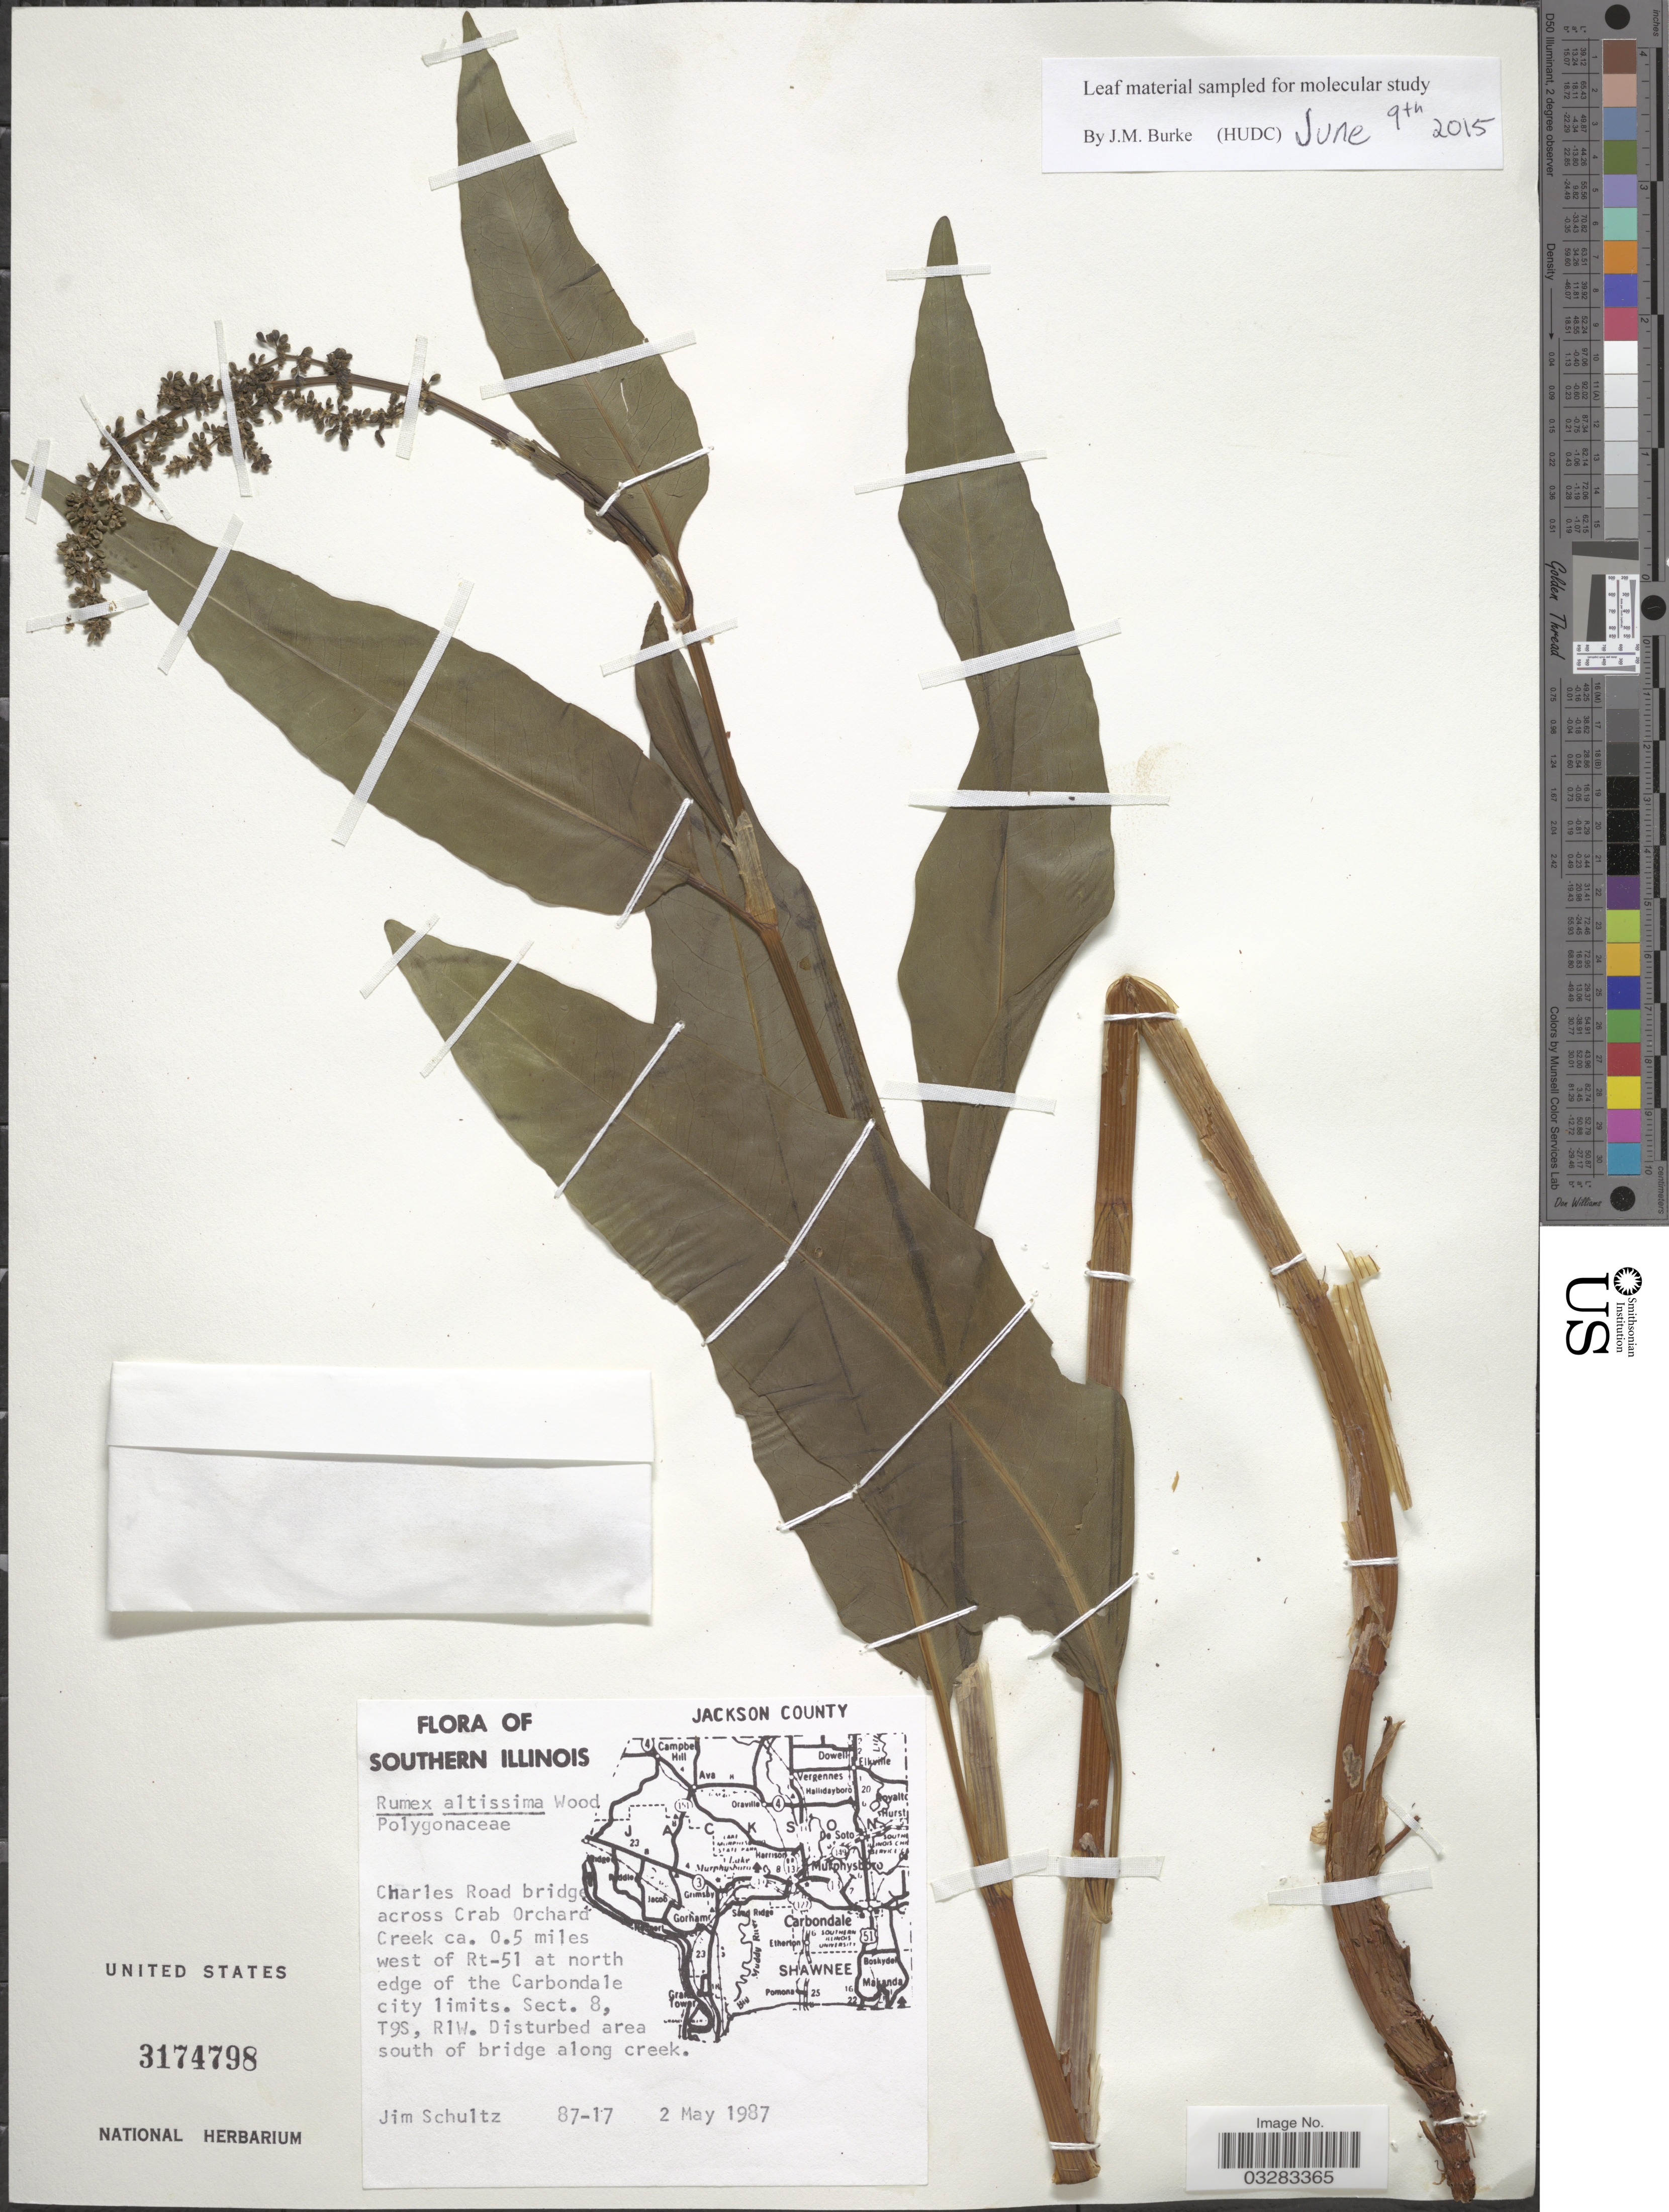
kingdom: Plantae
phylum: Tracheophyta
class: Magnoliopsida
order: Caryophyllales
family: Polygonaceae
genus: Rumex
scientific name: Rumex altissimus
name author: Alph. Wood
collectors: J. Schultz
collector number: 87-17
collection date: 1987-05-02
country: United States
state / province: Illinois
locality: Jackson County. Charles Road bridge across Crab Orchard Creek ca. 0.5 miles west of Rt-51 at north edge of the Carbondale city limits. Sect. 8, T9S, R1W. Disturbed area south of bridge along creek.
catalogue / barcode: US 3174798